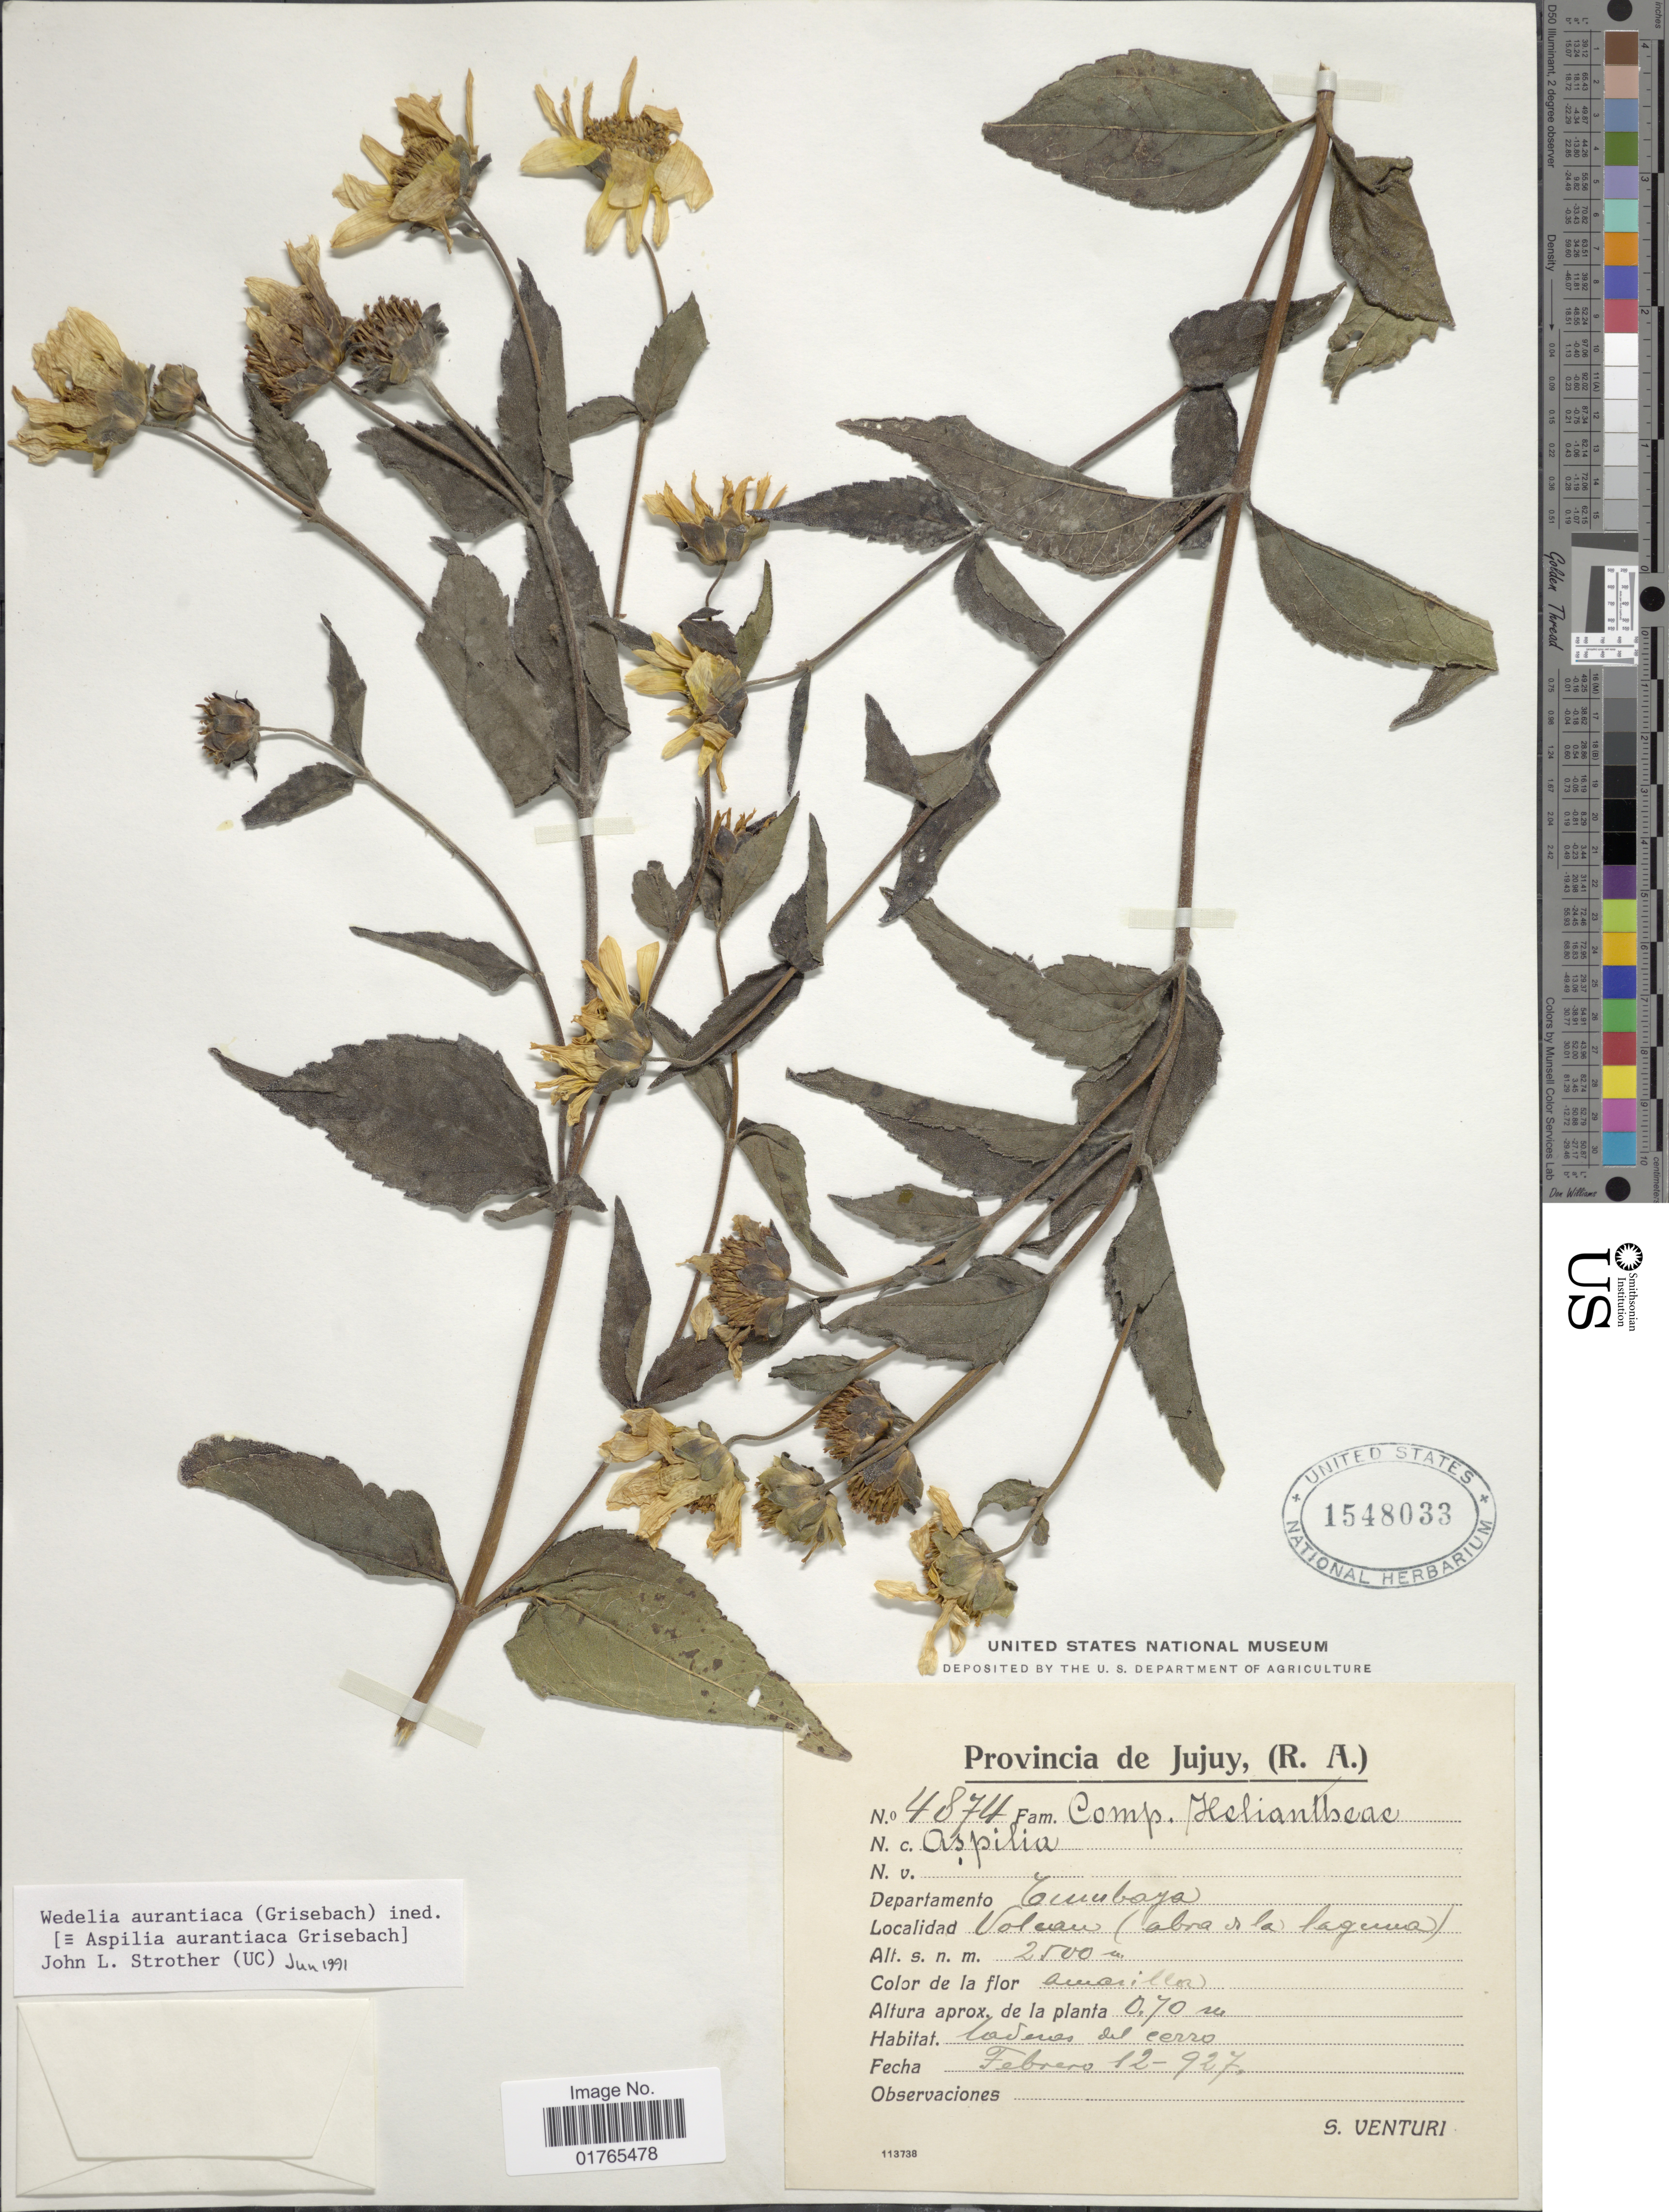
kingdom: Plantae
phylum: Tracheophyta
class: Magnoliopsida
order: Asterales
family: Asteraceae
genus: Aspilia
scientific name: Aspilia aurantiaca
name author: Griseb.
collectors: S. Venturi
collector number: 4874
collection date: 1927-02-12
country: Argentina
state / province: Jujuy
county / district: Tumbaya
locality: Volcan (abra de la laguna), laderas del cerro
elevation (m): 2500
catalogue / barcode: US 1548033